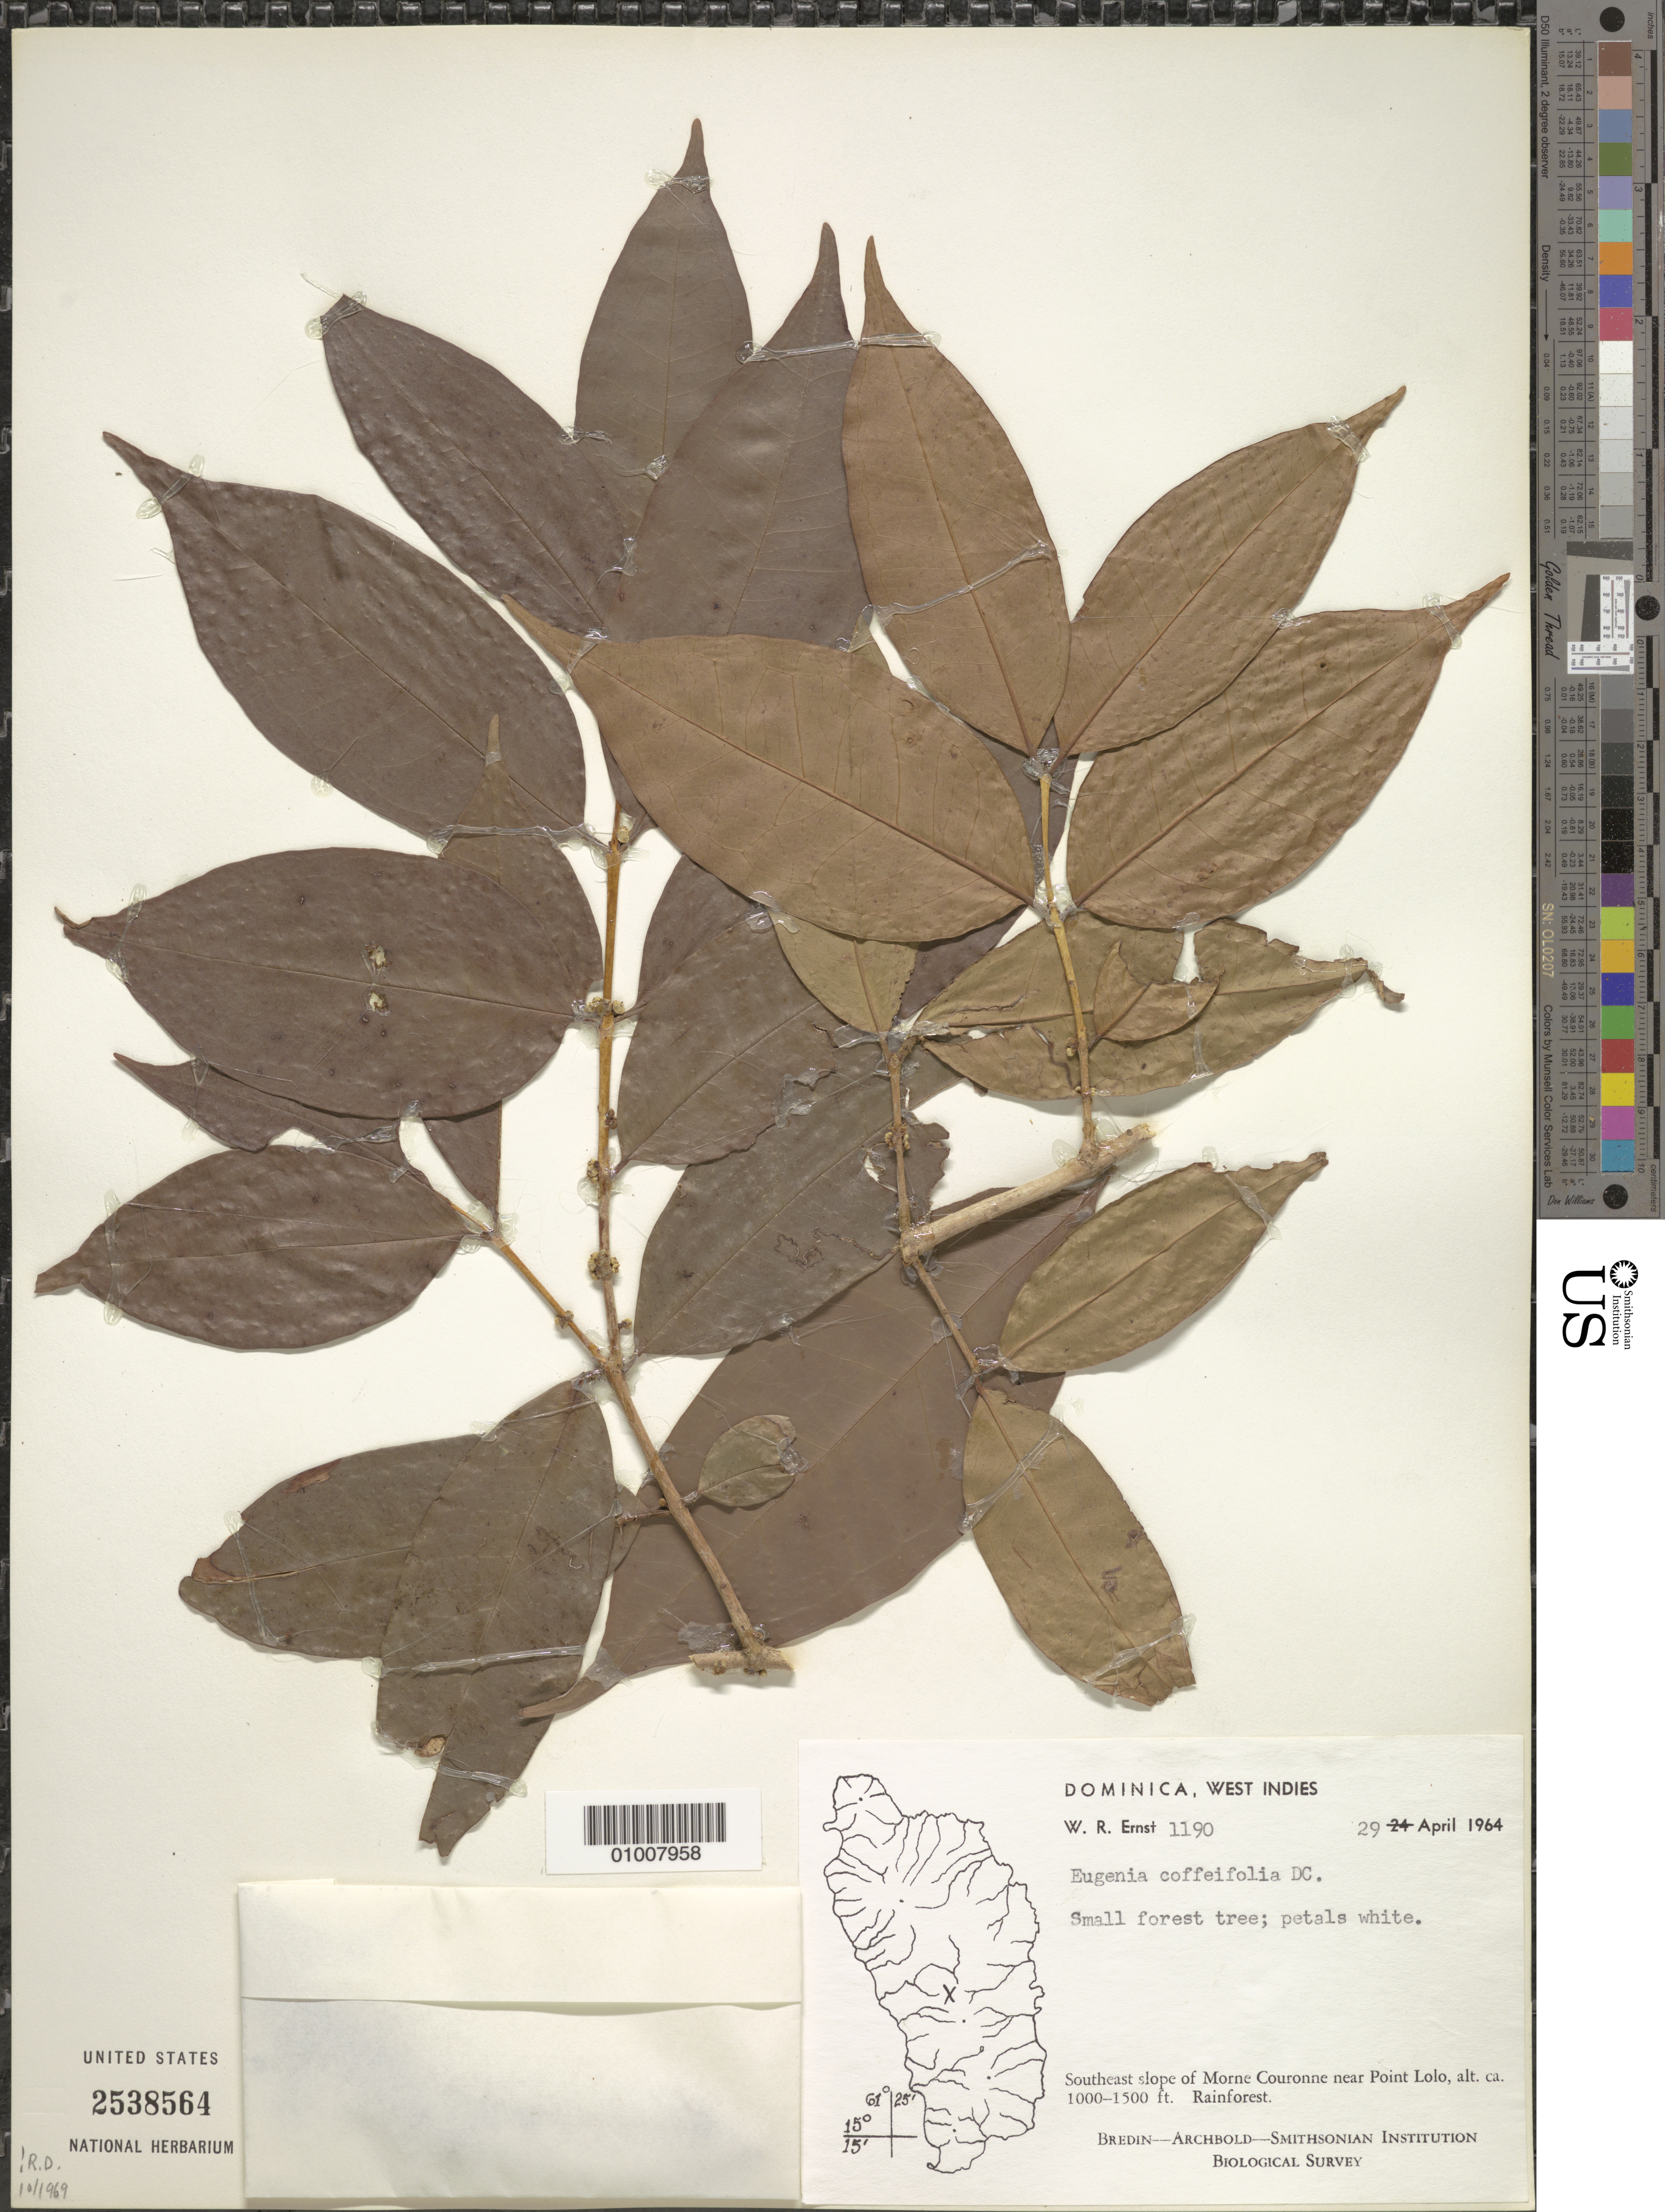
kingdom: Plantae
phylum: Tracheophyta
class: Magnoliopsida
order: Myrtales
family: Myrtaceae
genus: Eugenia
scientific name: Eugenia coffeifolia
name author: DC.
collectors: W. R. Ernst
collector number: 1190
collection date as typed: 29 Apr 1964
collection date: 1964-04-29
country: Dominica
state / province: St. George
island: Dominica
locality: Southeast slope of Morne Couronne, near Point Lolo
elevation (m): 305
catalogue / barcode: US 2538564